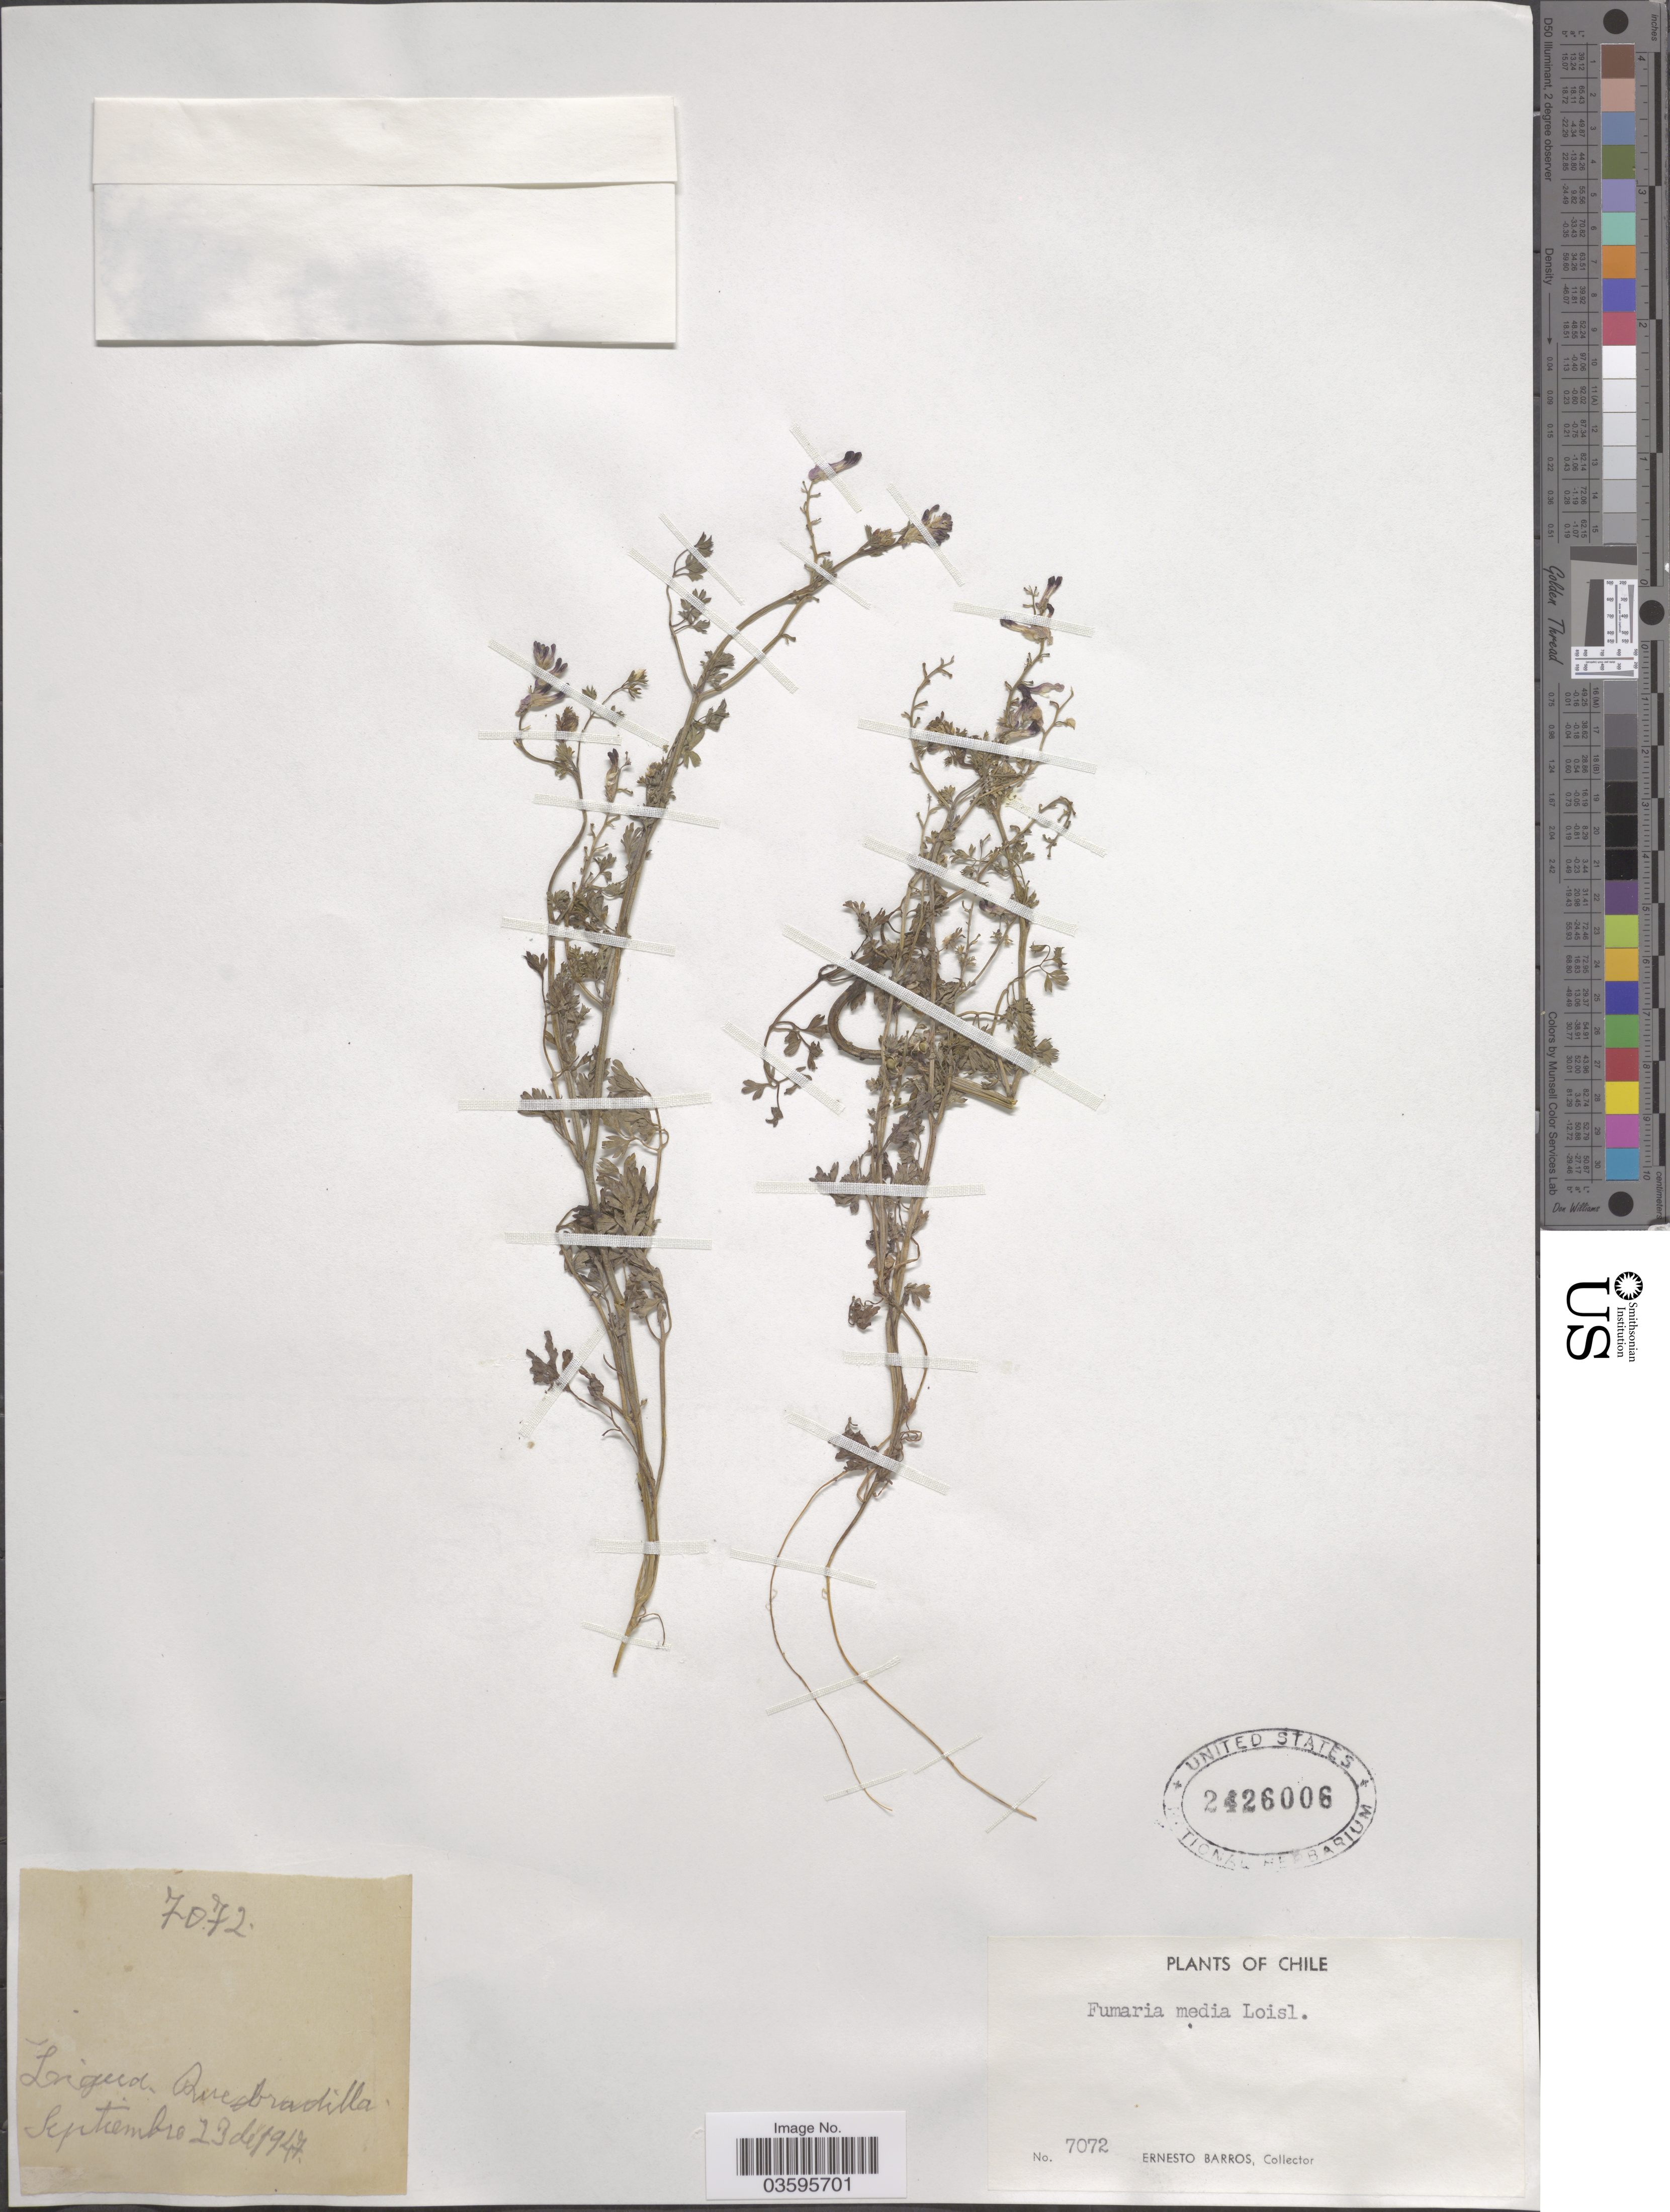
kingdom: Plantae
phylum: Tracheophyta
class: Magnoliopsida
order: Ranunculales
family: Papaveraceae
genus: Fumaria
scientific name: Fumaria media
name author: Loisel.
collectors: E. Barros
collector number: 7072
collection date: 1947-09-23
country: Chile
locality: Laguna Quebradilla.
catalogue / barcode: US 2426006